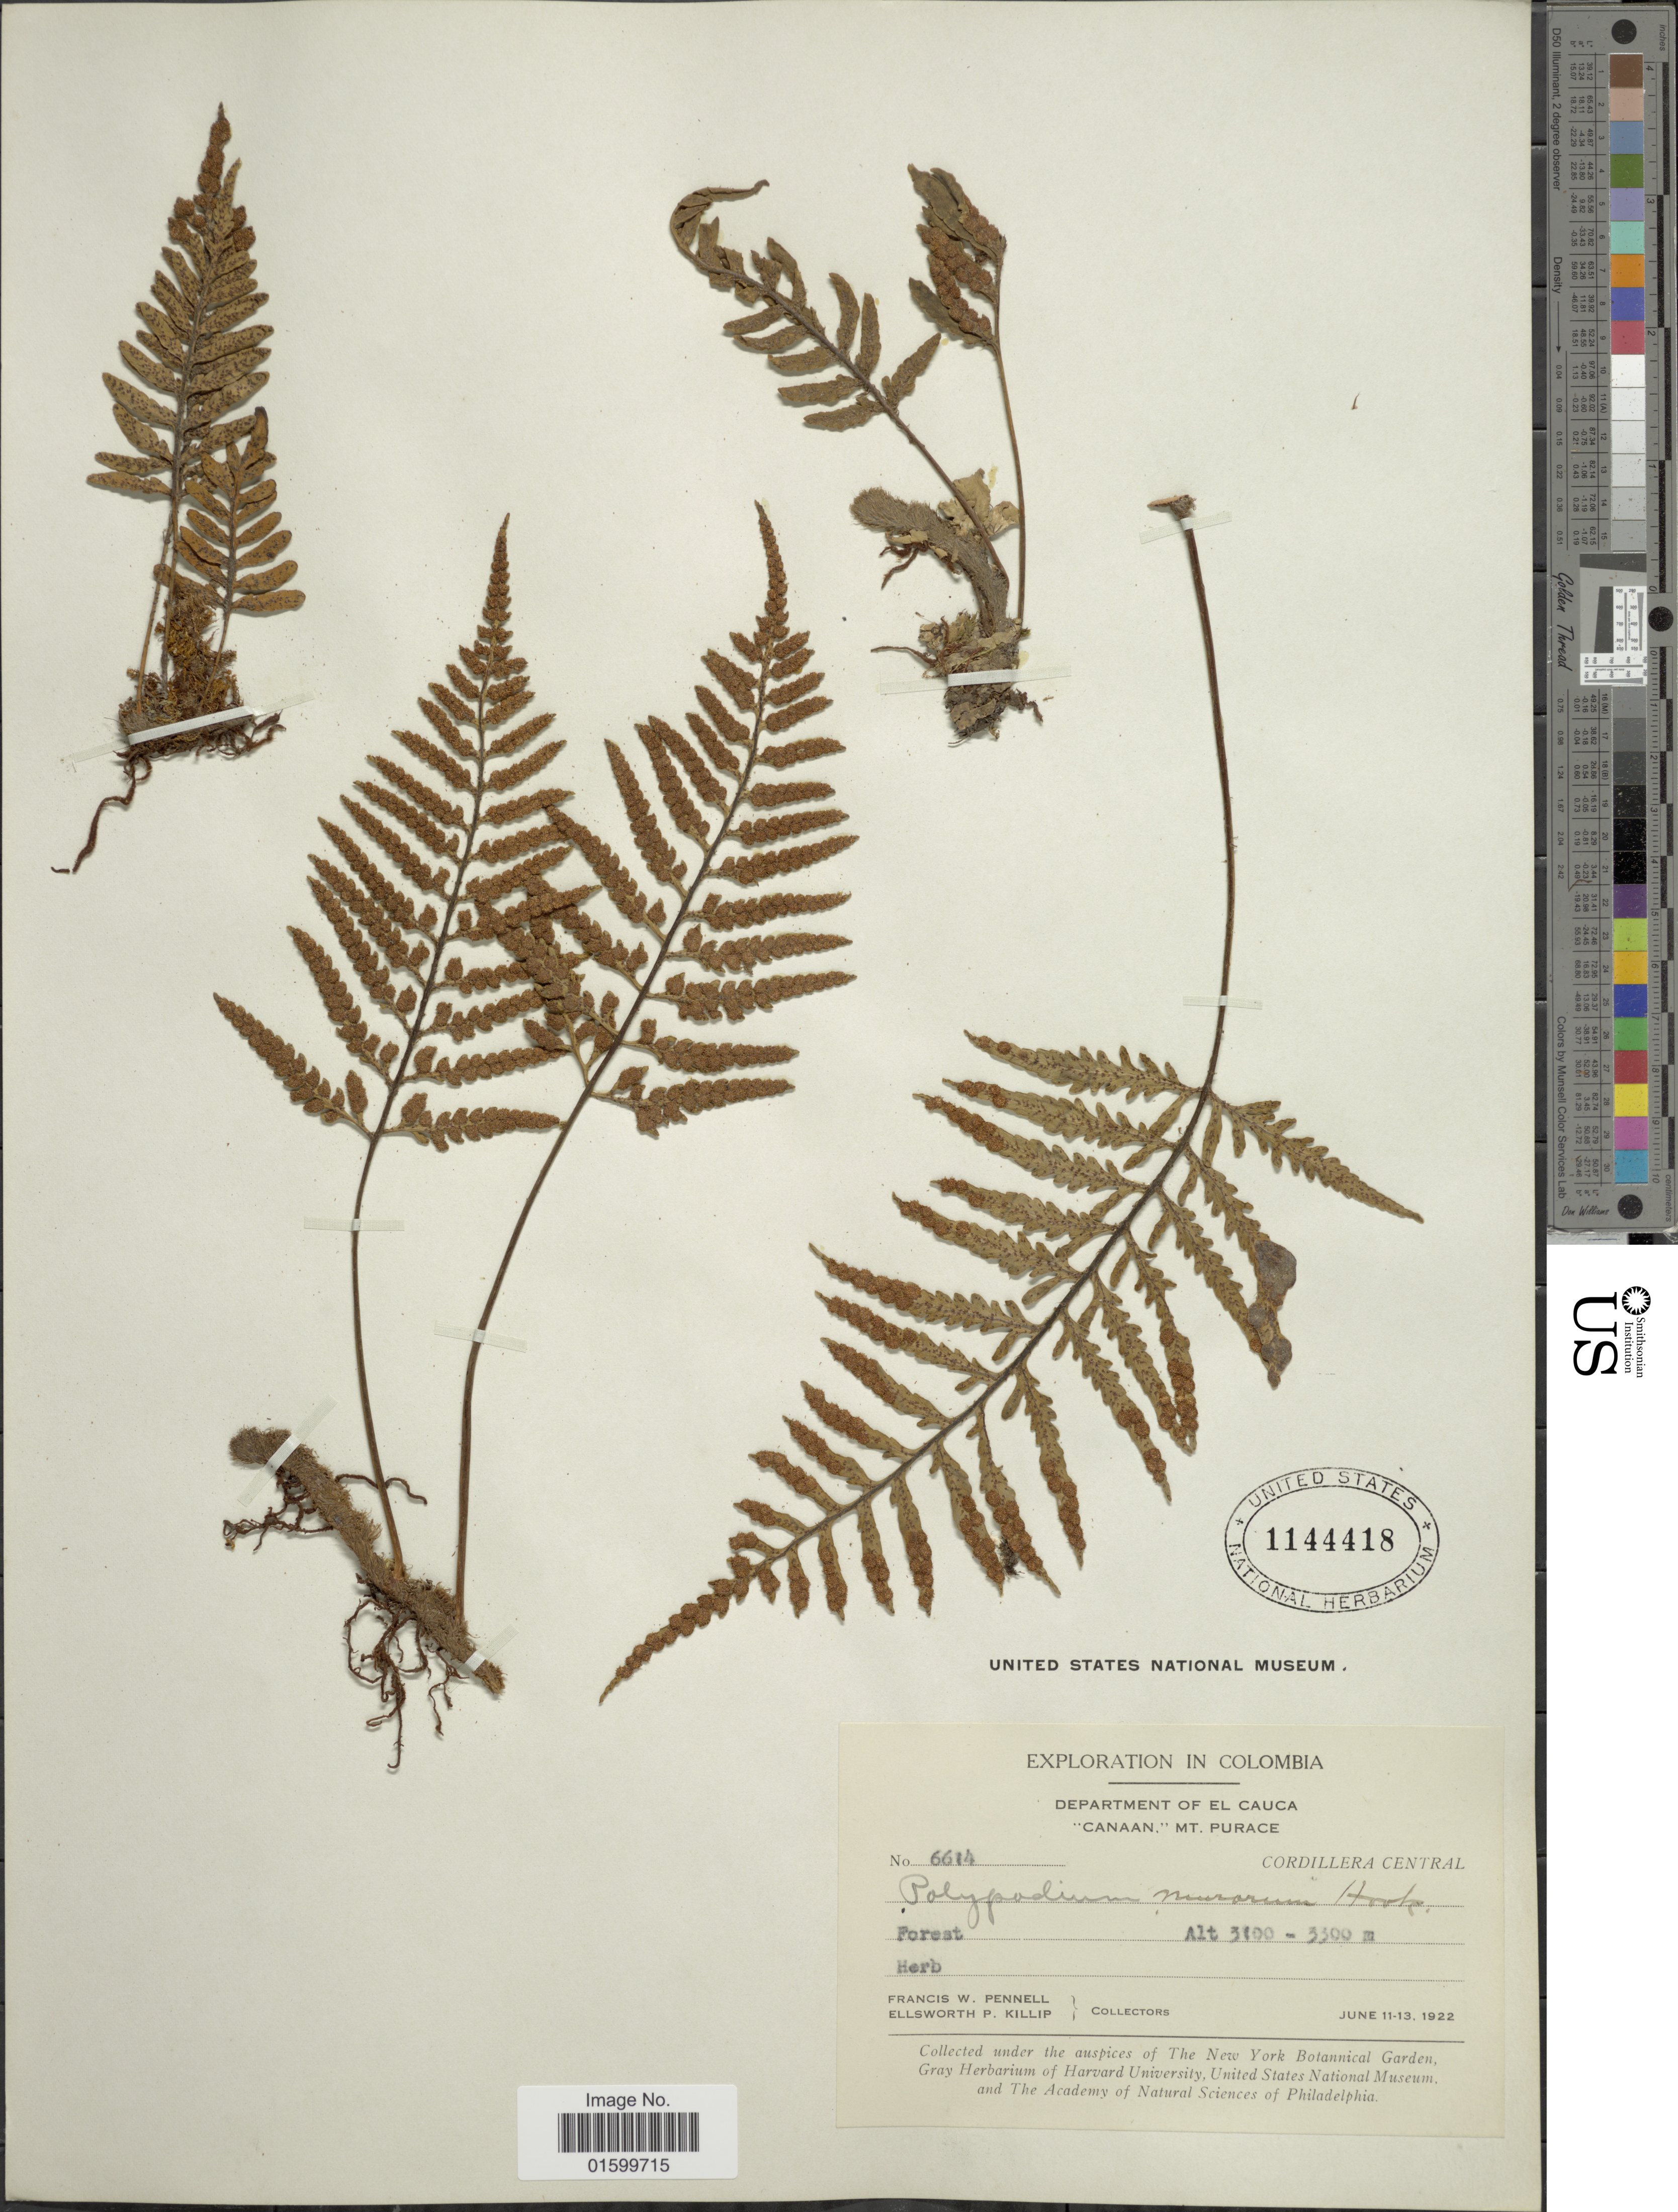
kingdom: Plantae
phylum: Tracheophyta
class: Polypodiopsida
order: Polypodiales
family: Polypodiaceae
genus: Pleopeltis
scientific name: Pleopeltis murorum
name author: (Hook.) A.R. Sm. & Tejero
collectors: F. W. Pennell & E. P. Killip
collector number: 6614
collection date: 1922-06-11/1922-06-13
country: Colombia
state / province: Cauca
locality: Department of El Cauca, Canaan, Mt. Purace, Cordillera Central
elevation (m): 3100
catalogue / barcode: US 1144418